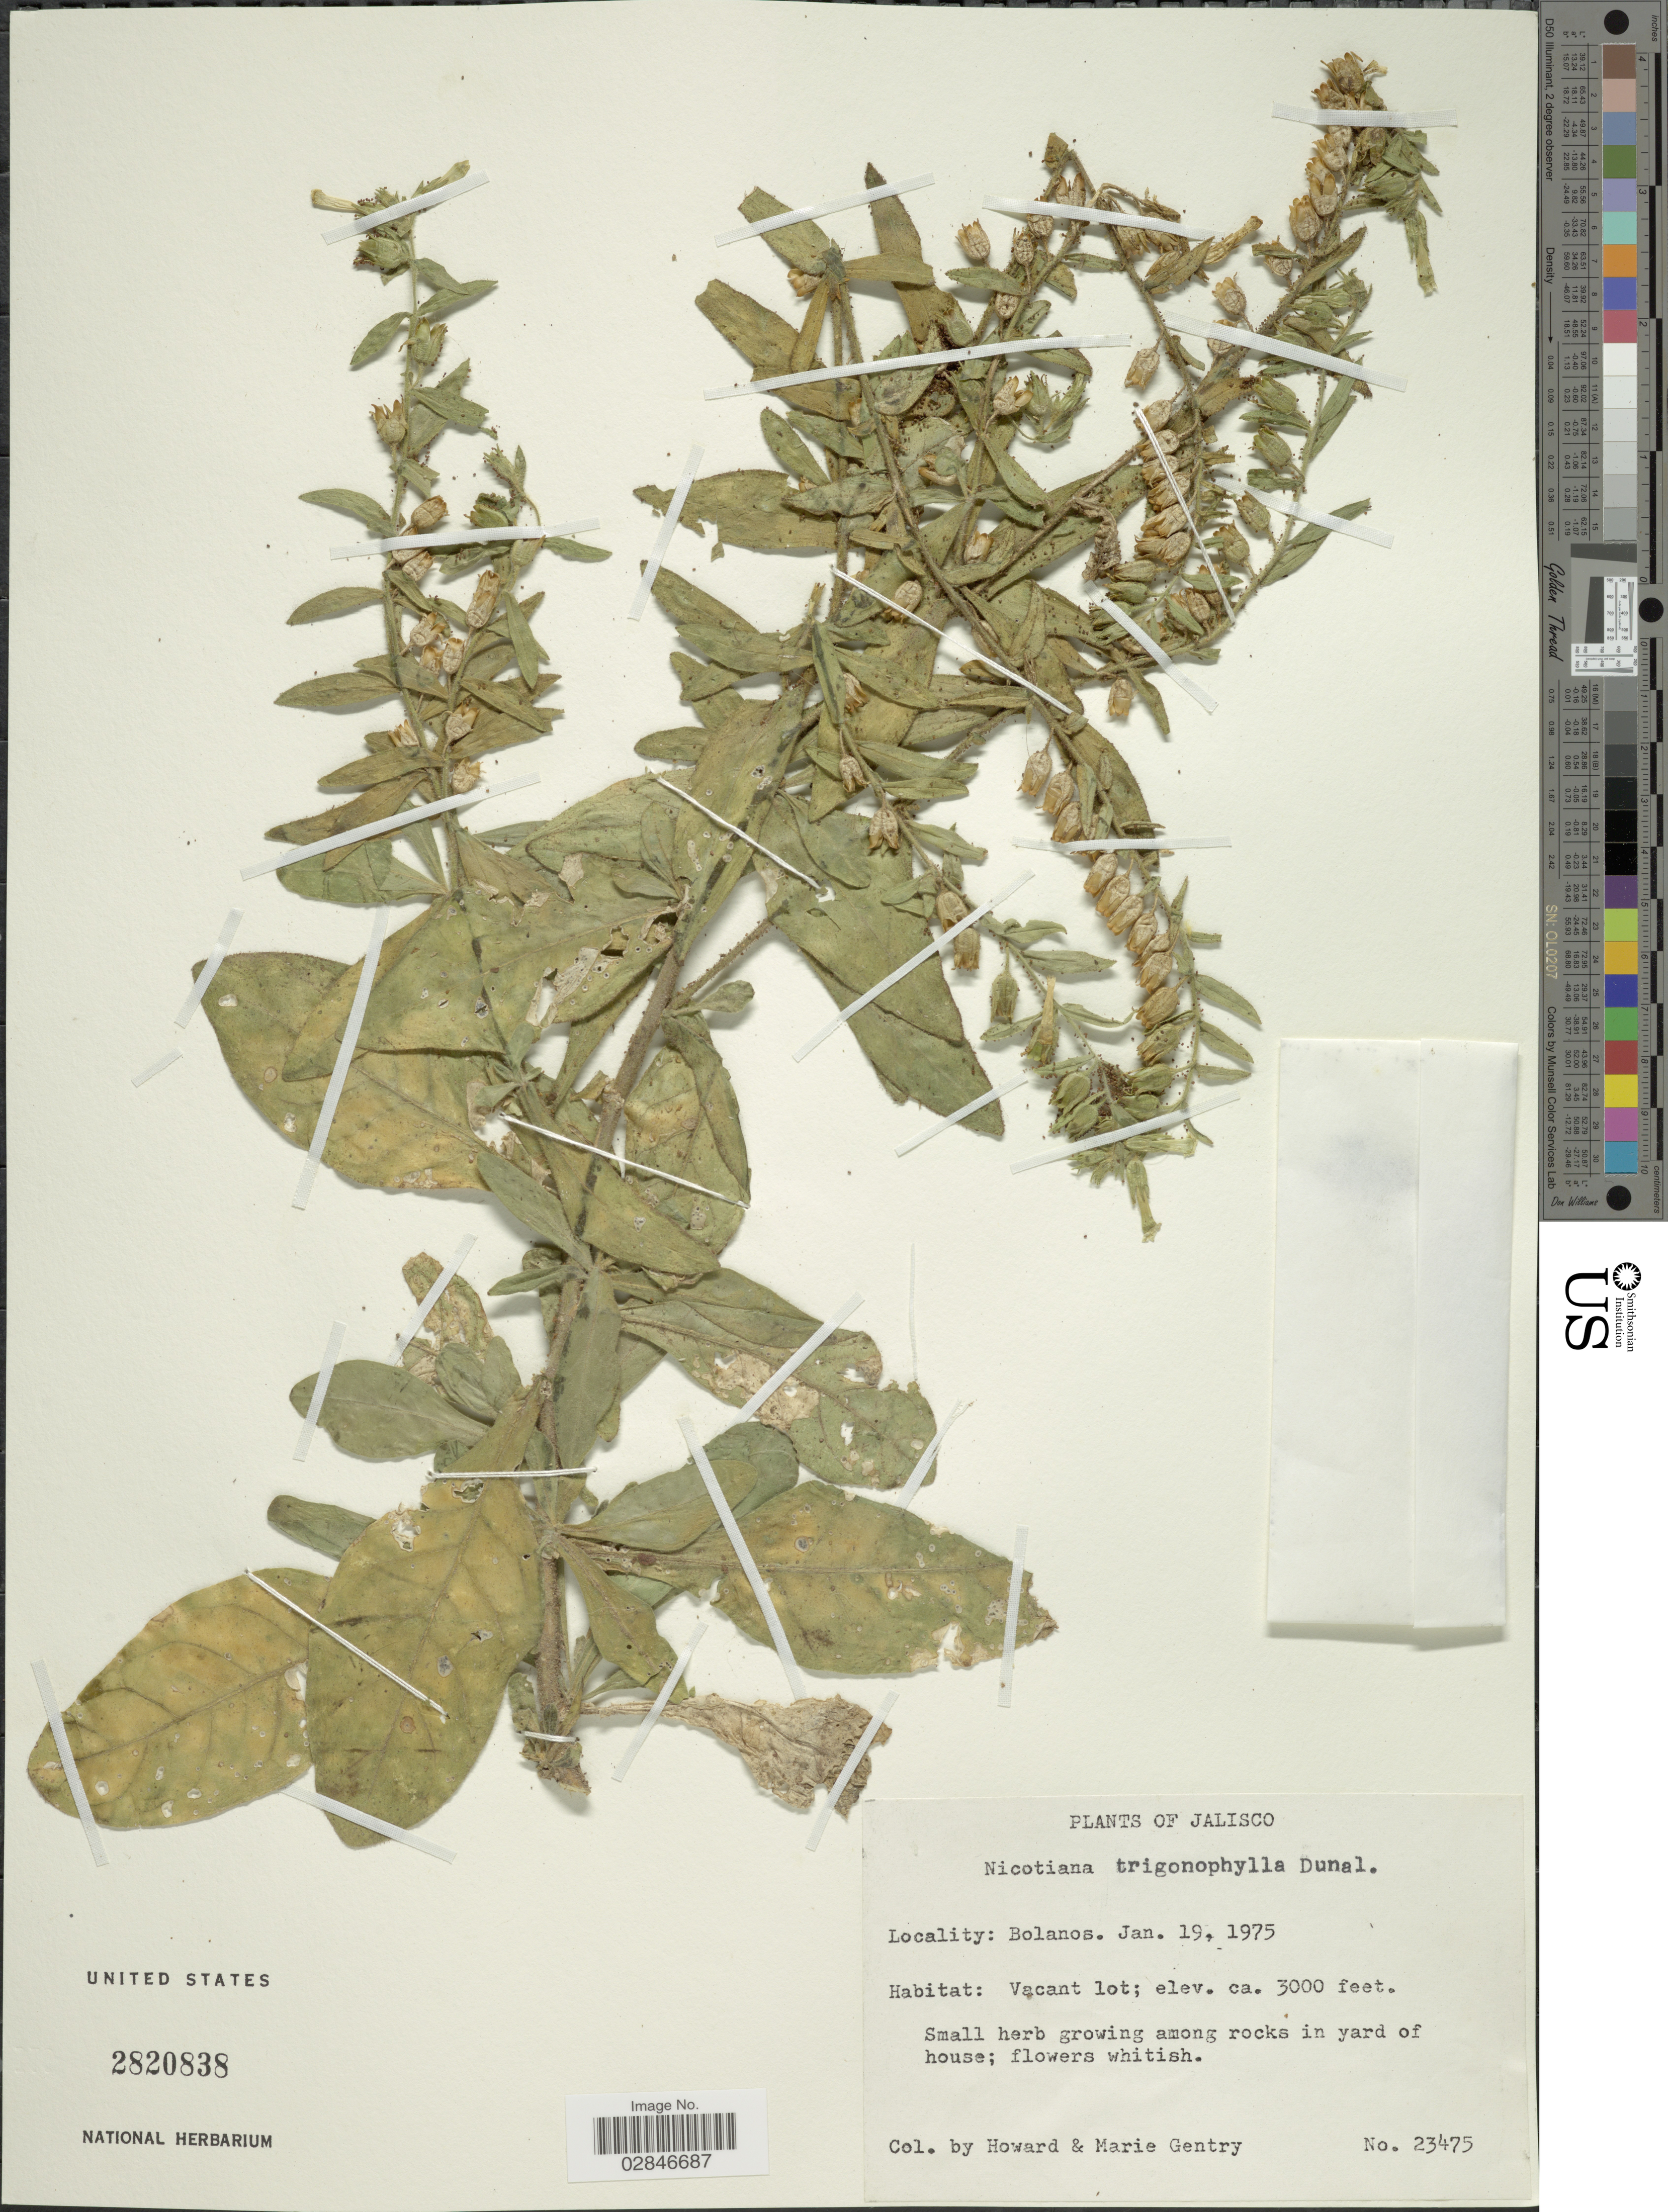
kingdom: Plantae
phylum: Tracheophyta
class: Magnoliopsida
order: Solanales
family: Solanaceae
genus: Nicotiana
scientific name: Nicotiana trigonophylla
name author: Dunal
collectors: H. S. Gentry & M. Gentry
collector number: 23475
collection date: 1975-01-19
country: Mexico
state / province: Jalisco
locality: Bolanos.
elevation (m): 914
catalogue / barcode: US 2820838